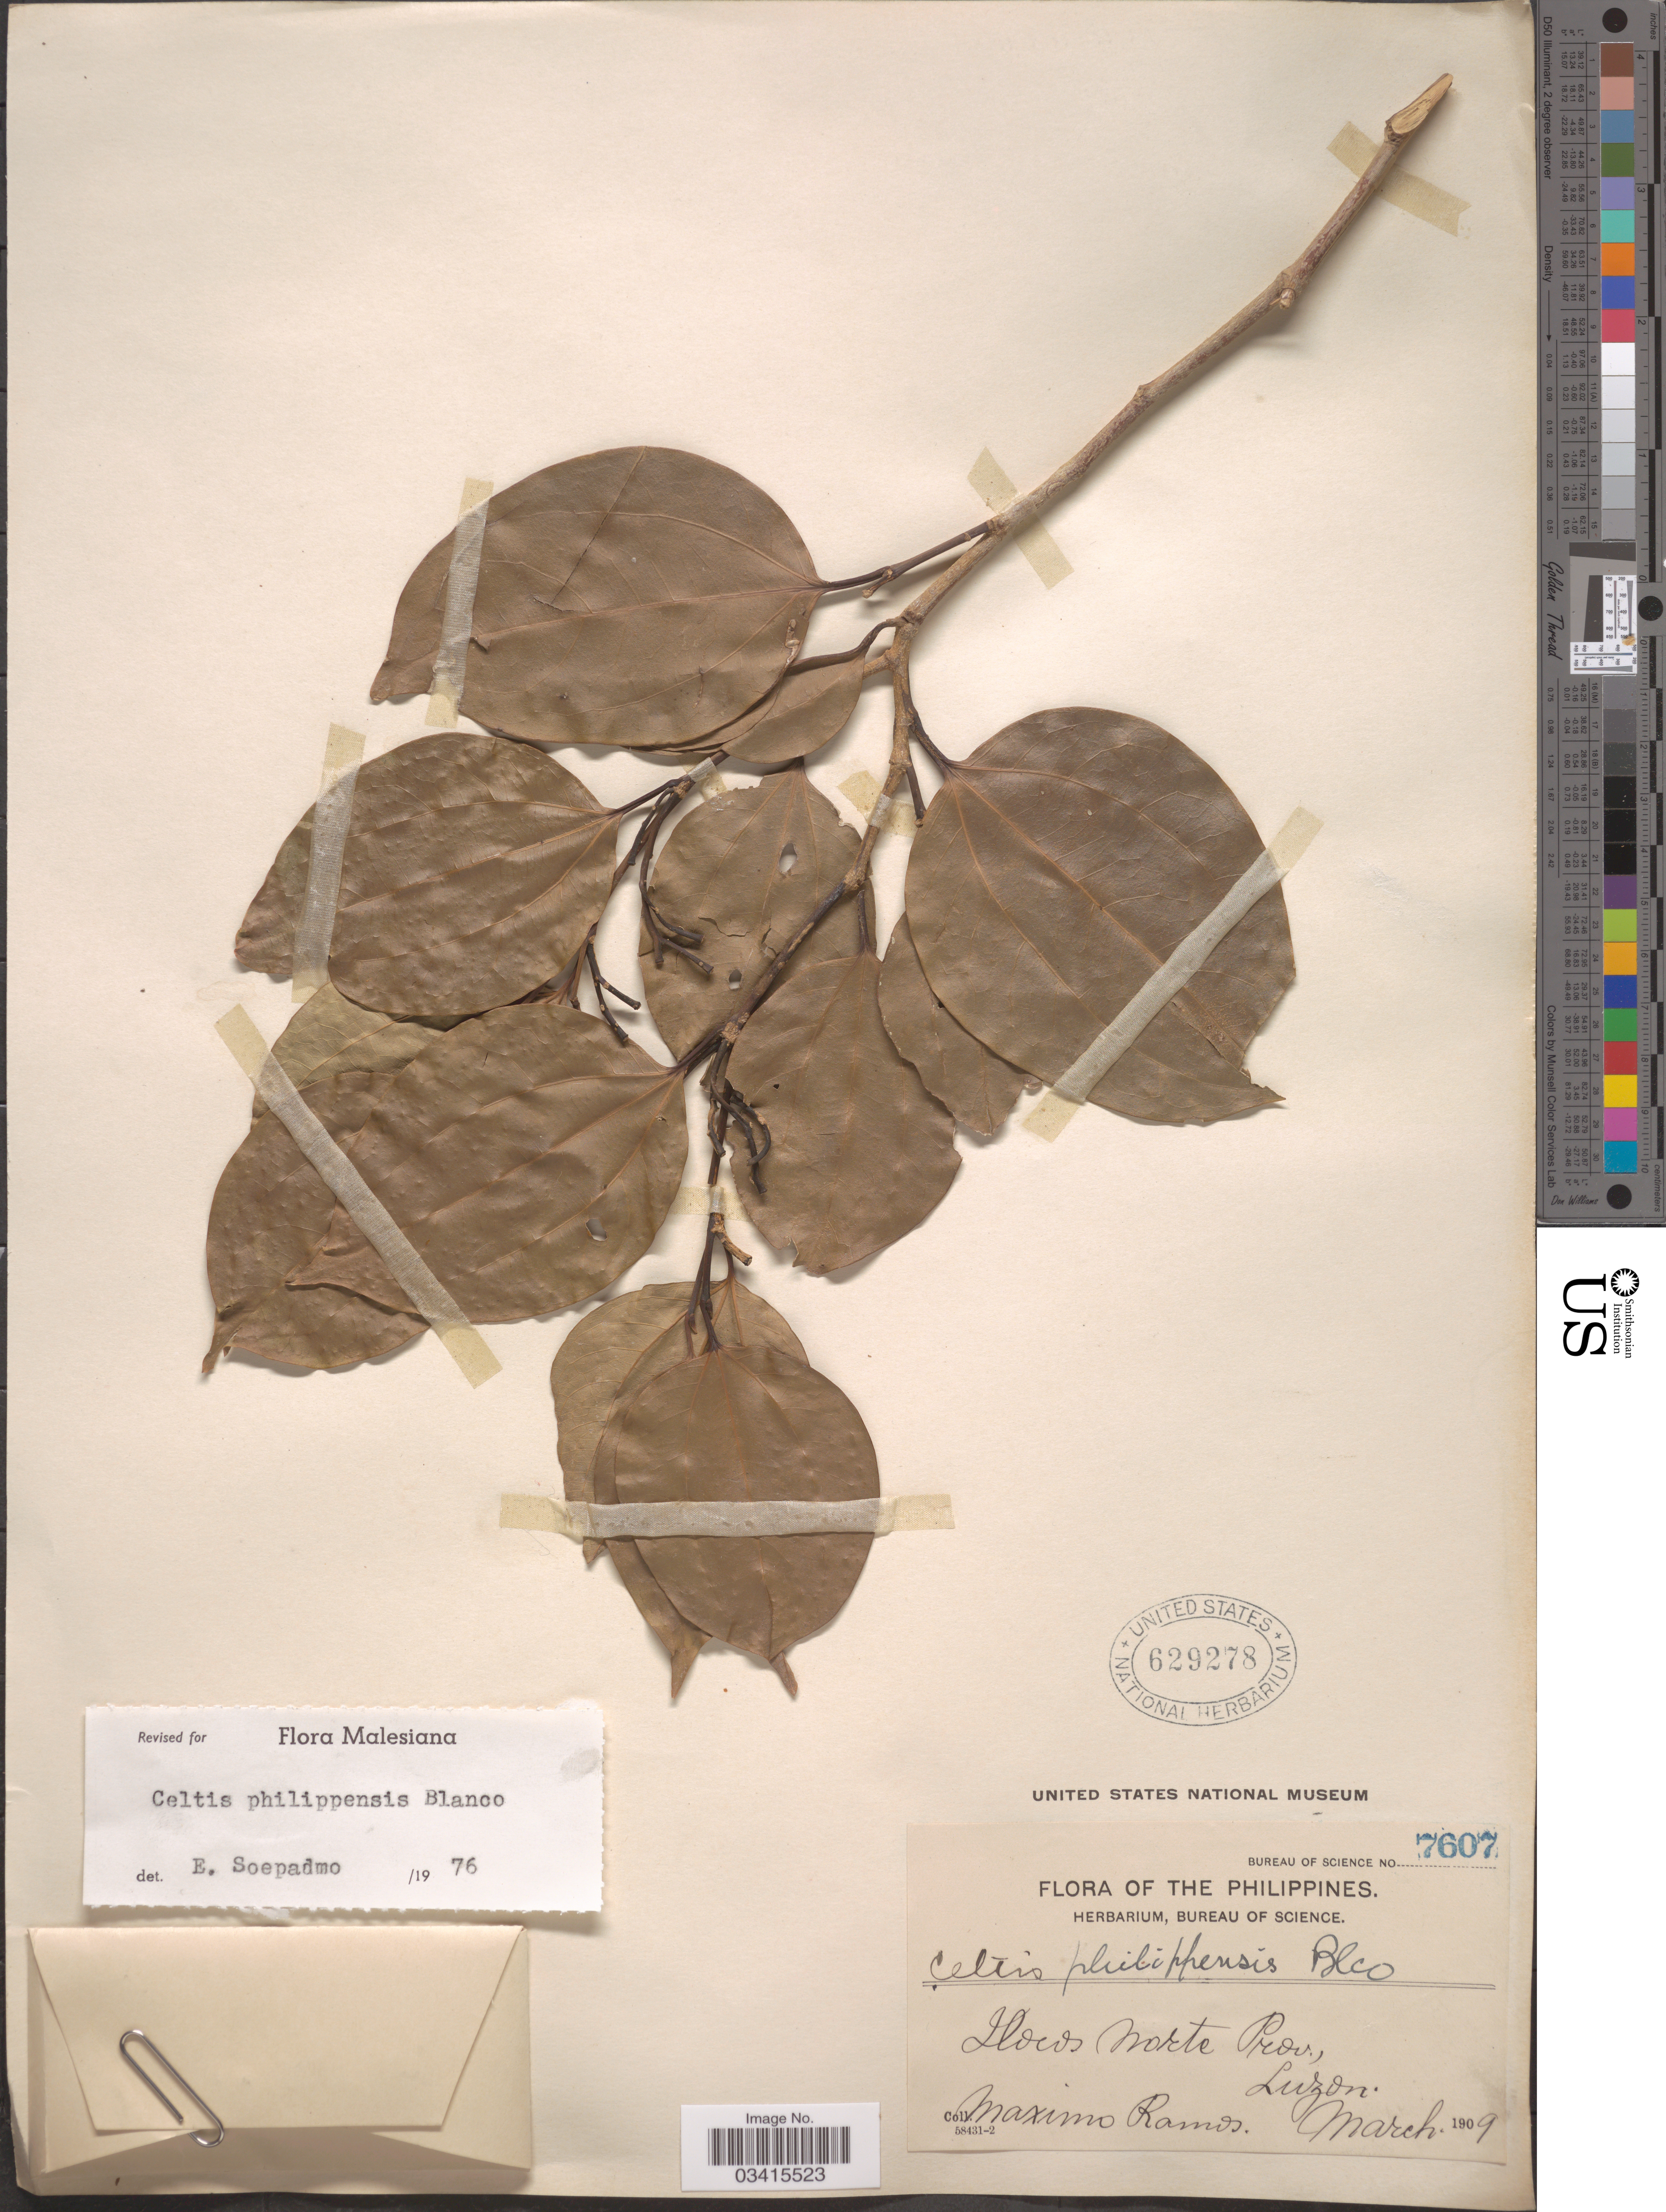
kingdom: Plantae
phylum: Tracheophyta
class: Magnoliopsida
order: Rosales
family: Cannabaceae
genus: Celtis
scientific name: Celtis philippensis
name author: Blanco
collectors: M. Ramos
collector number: Bureau of Science 7607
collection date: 1909-03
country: Philippines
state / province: Ilocos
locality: Ilocos Norte Prov., Luzon.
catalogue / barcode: US 629278